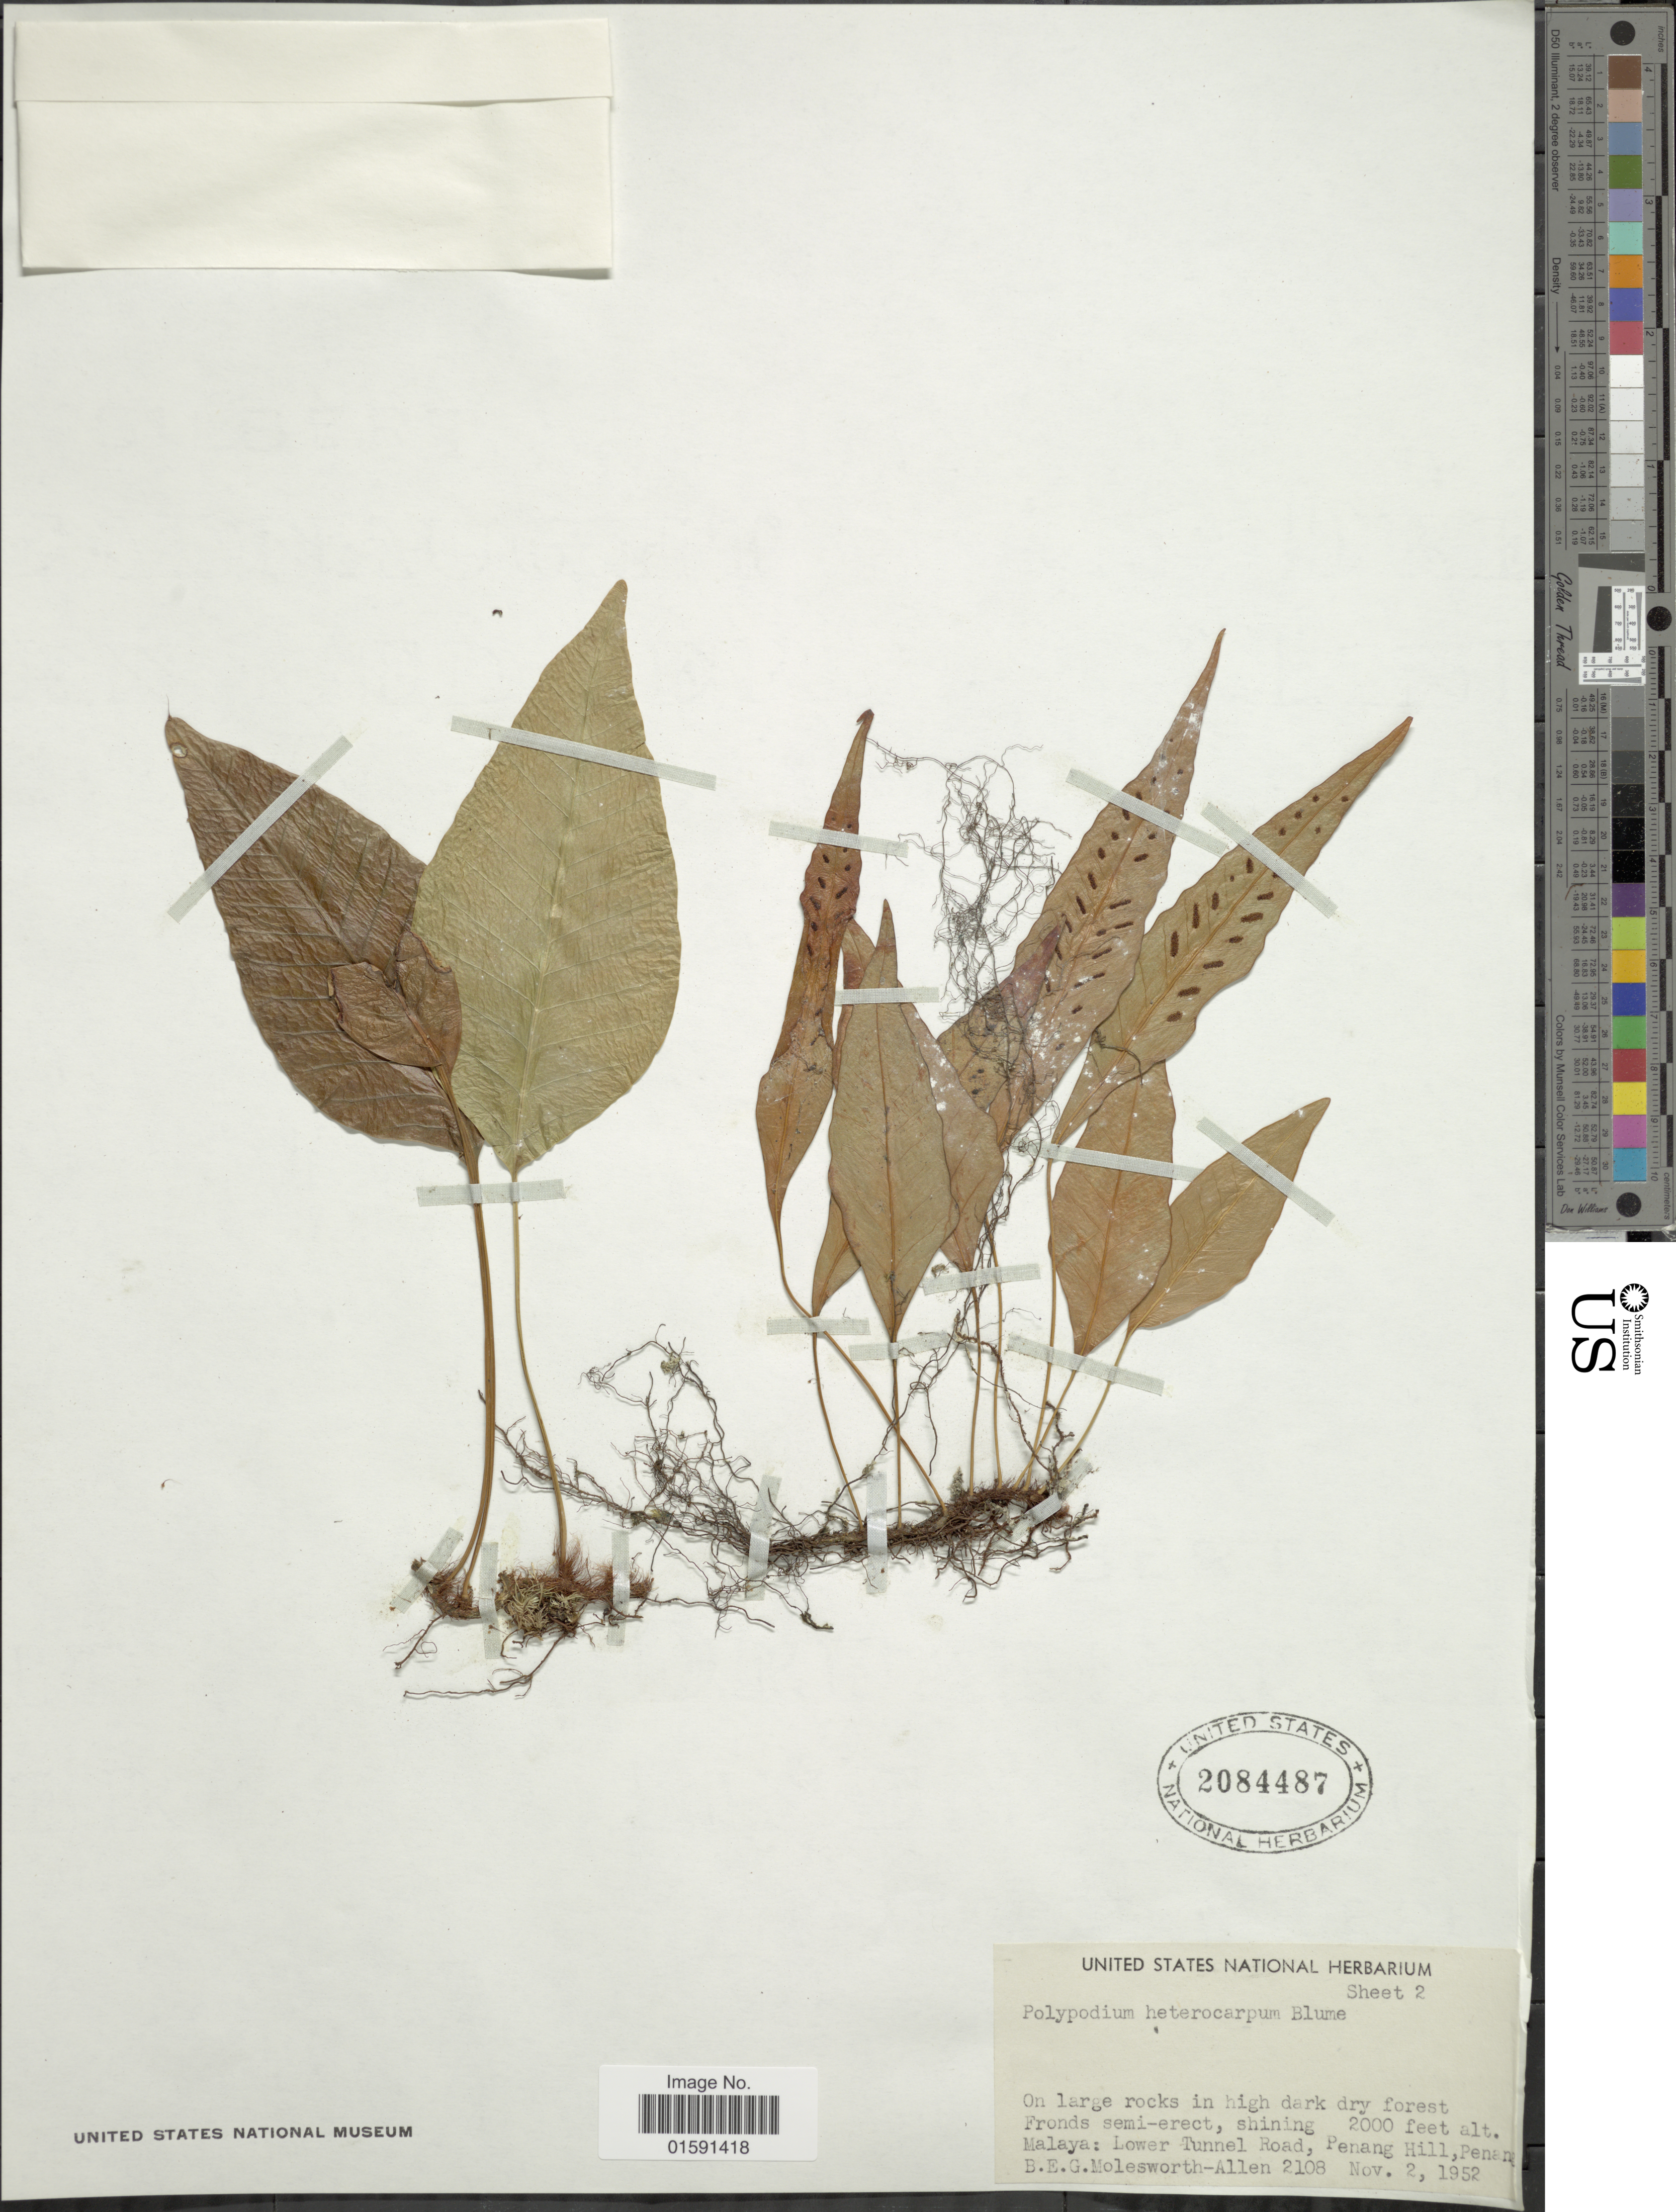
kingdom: Plantae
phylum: Tracheophyta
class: Polypodiopsida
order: Polypodiales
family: Polypodiaceae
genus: Selliguea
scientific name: Selliguea metteniana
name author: (Ces.) Ching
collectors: B. E. G. Molesworth-Allen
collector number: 2108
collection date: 1952-11-02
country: Malaysia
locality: Mayala: Lower Tunnel Road, Penang Hill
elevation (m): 610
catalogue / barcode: US 2084487